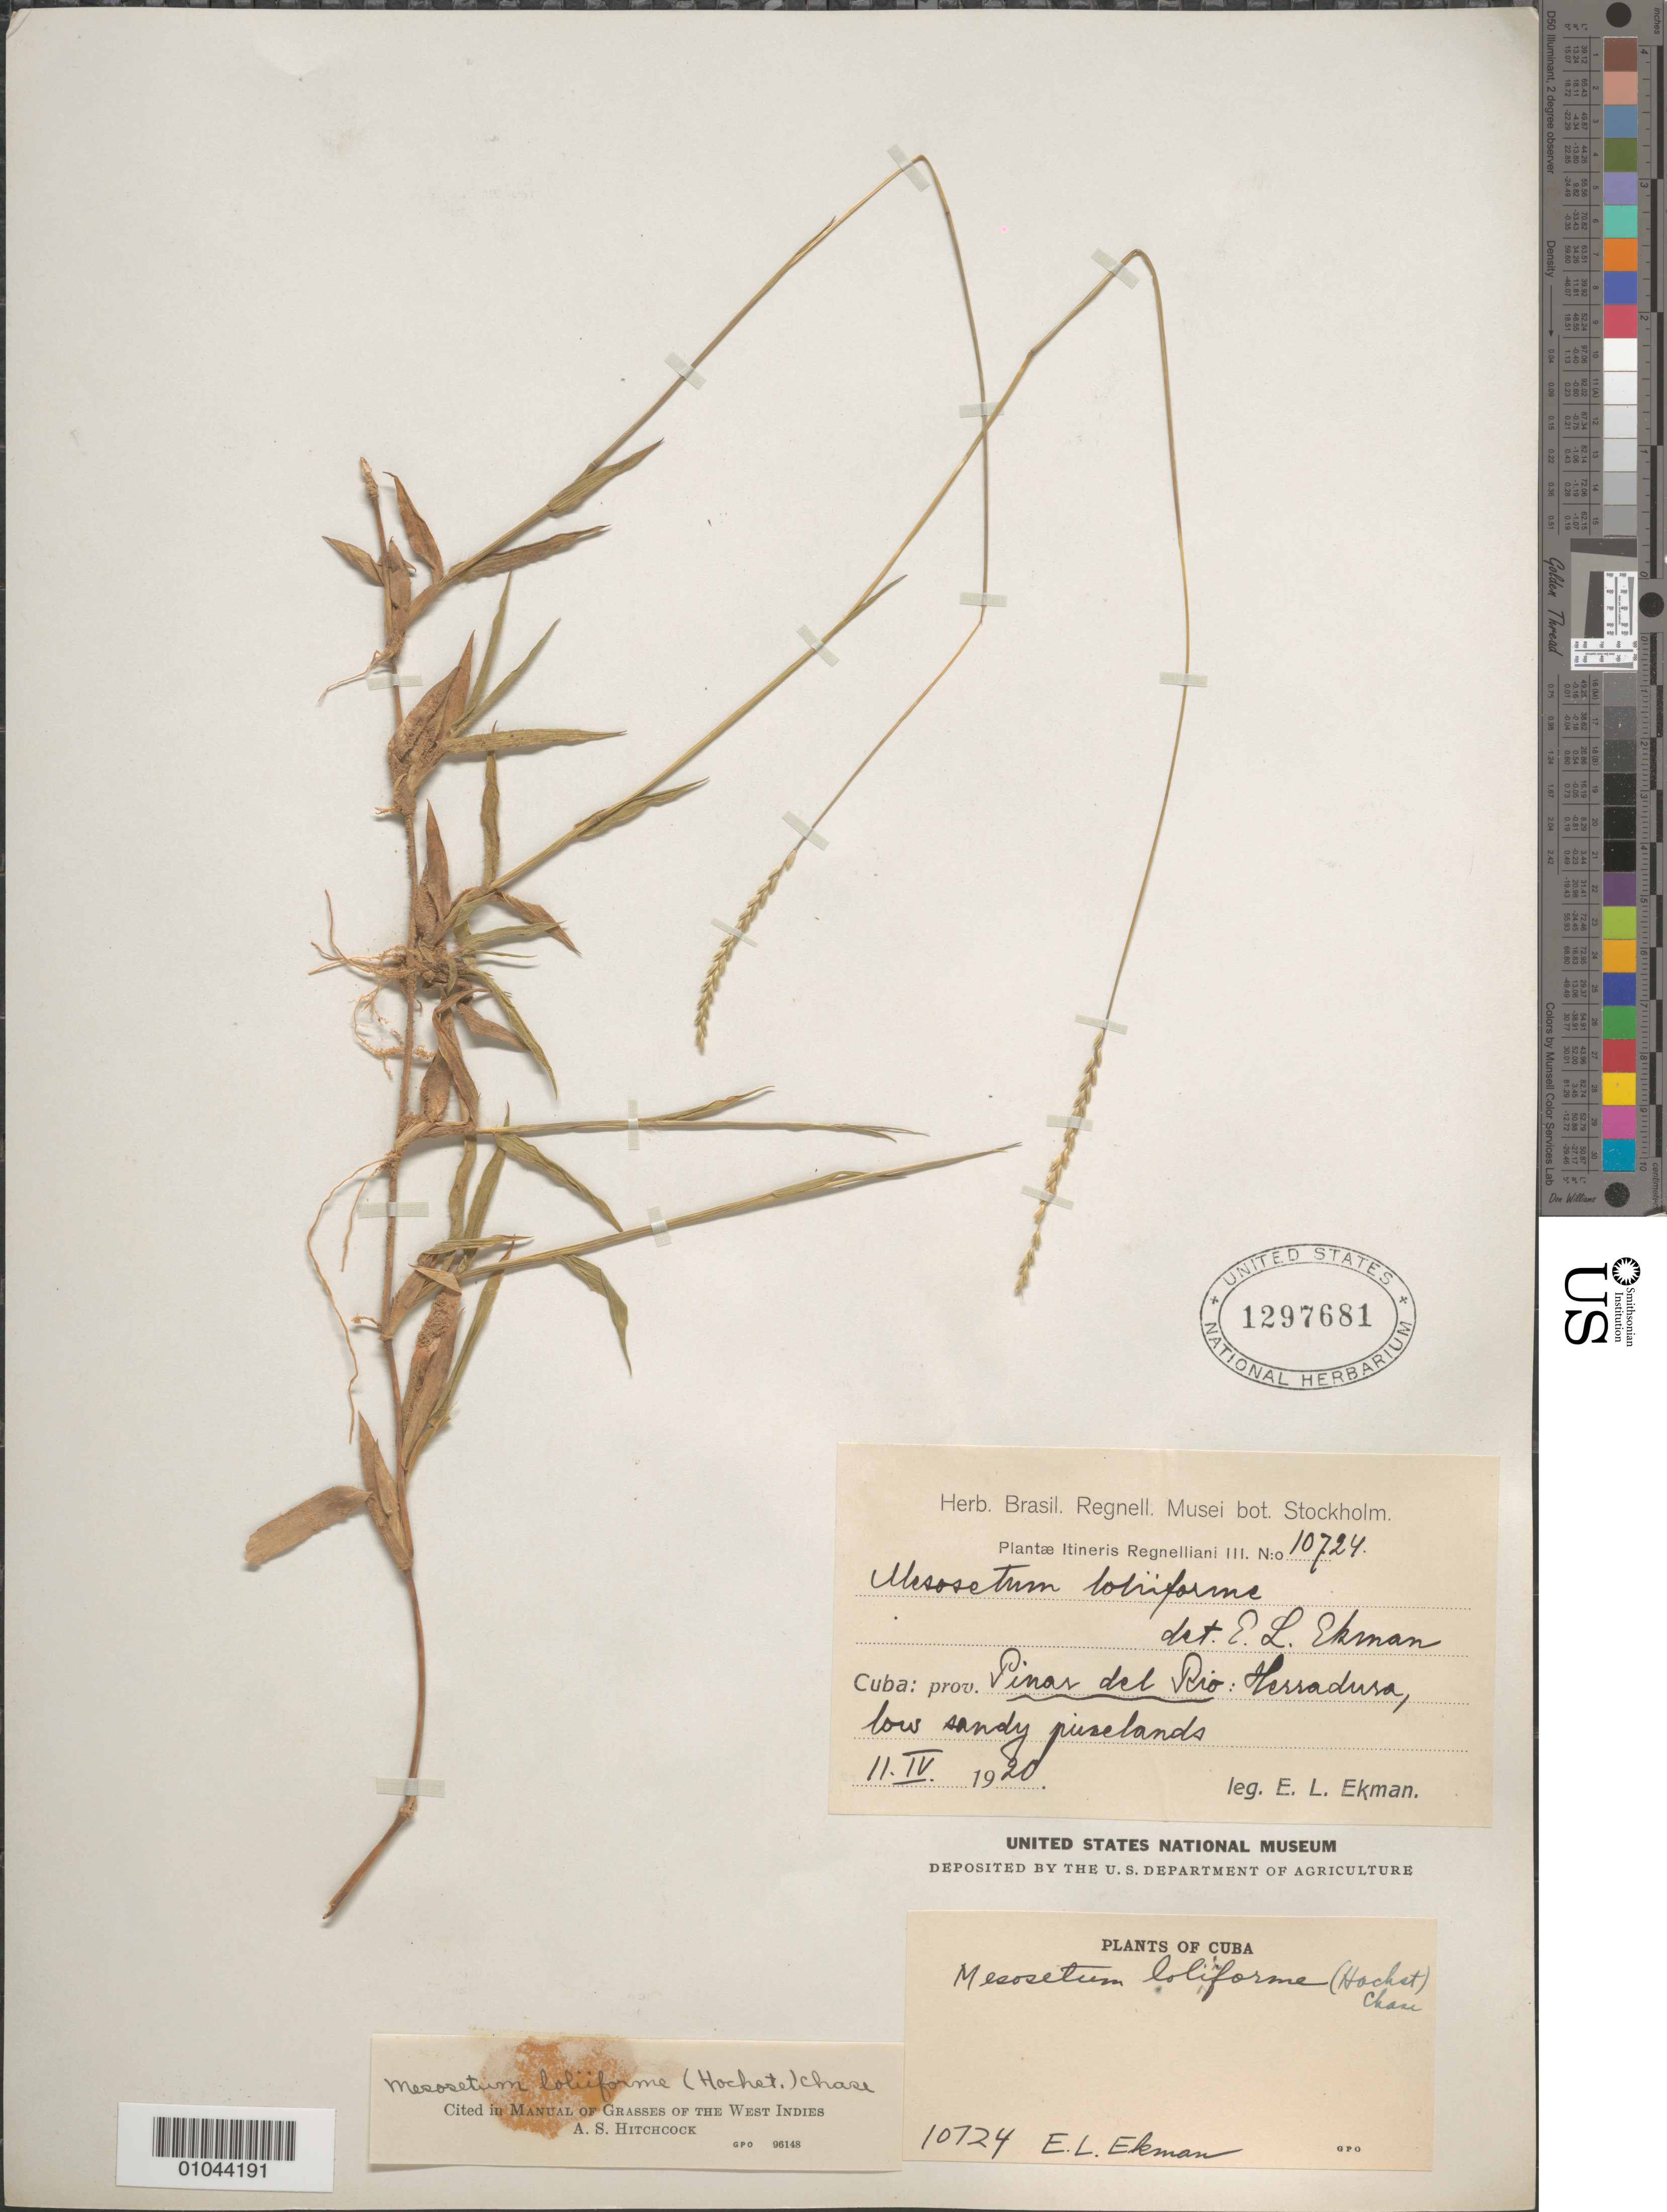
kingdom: Plantae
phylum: Tracheophyta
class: Liliopsida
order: Poales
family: Poaceae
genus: Mesosetum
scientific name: Mesosetum loliiforme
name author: (Hochst. ex Steud.) Chase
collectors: E. L. Ekman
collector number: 10724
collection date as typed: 02 Apr 1920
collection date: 1920-04-02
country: Cuba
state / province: Pinar del Rio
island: Cuba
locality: Herradura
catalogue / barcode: US 1297681